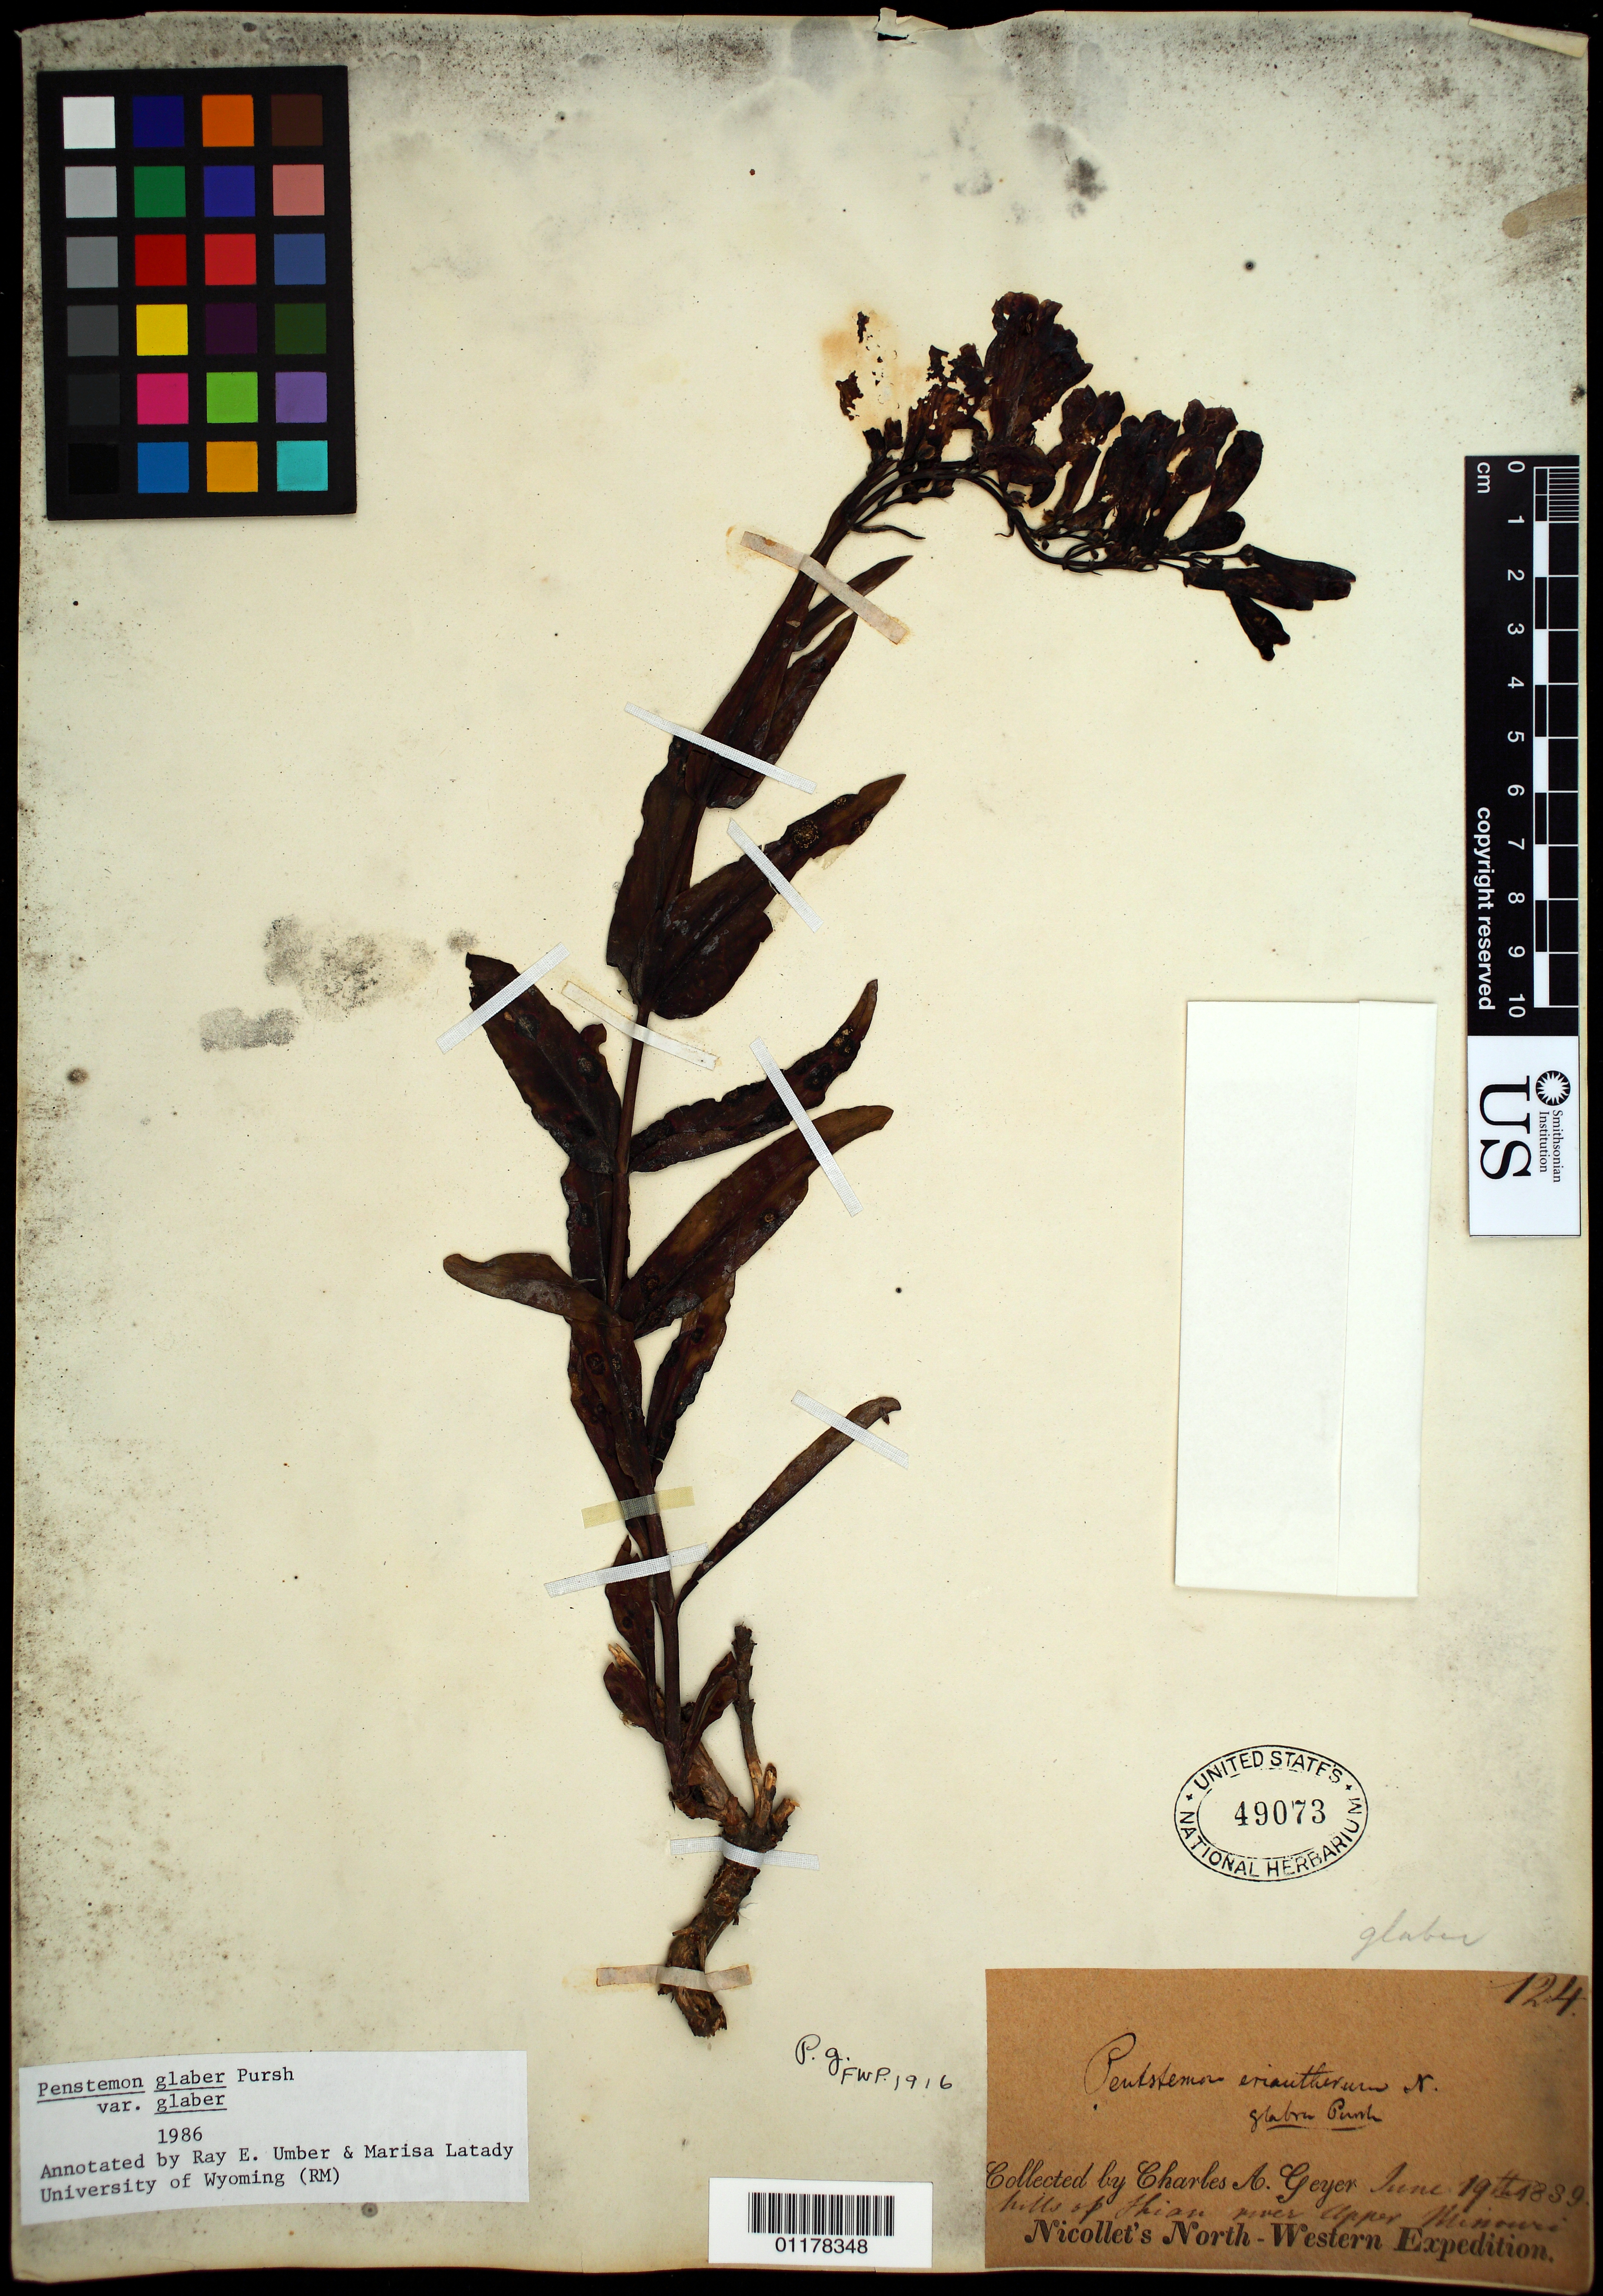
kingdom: Plantae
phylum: Tracheophyta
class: Magnoliopsida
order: Lamiales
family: Plantaginaceae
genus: Penstemon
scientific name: Penstemon glaber var. glaber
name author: Pursch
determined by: Umber, R. E.; Latady, Marisa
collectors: C. A. Geyer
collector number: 124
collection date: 1839-06-19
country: United States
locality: Hills of [Thian] River Upper Missouri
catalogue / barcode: US 49073